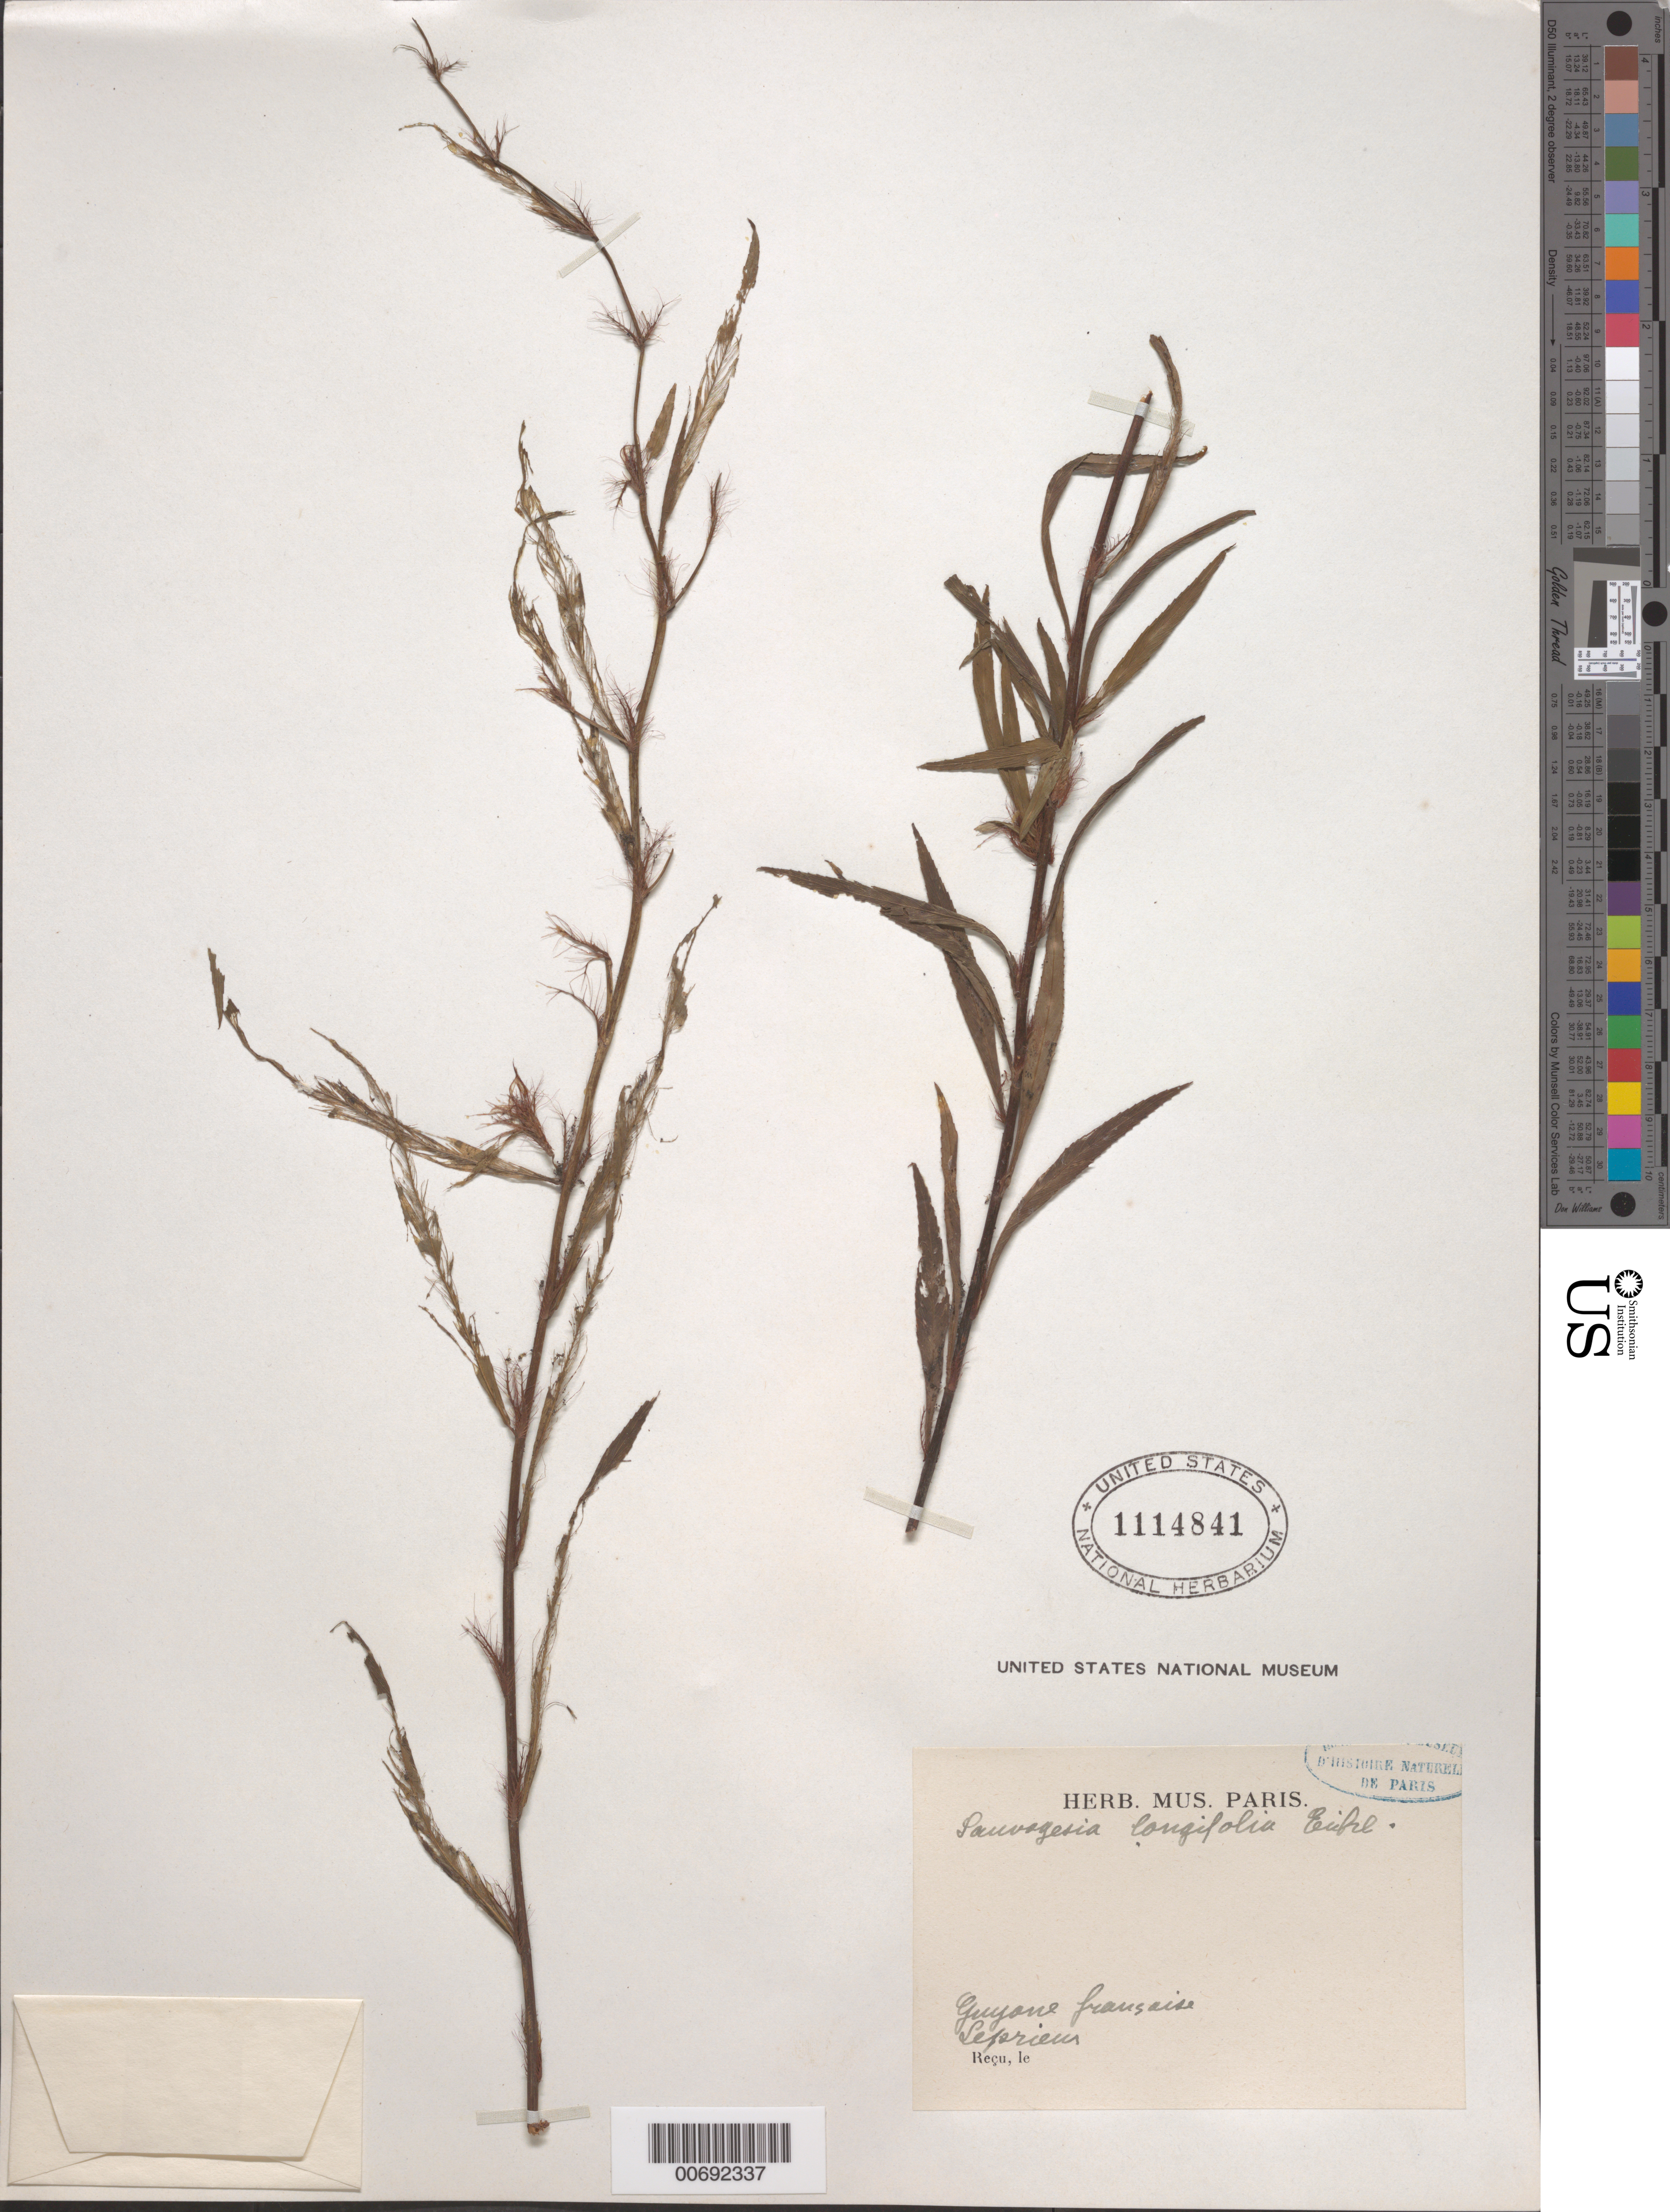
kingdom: Plantae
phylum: Tracheophyta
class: Magnoliopsida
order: Malpighiales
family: Ochnaceae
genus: Sauvagesia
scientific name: Sauvagesia longifolia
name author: Eichler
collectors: F. M. R. Leprieur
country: French Guiana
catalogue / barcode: US 1114841